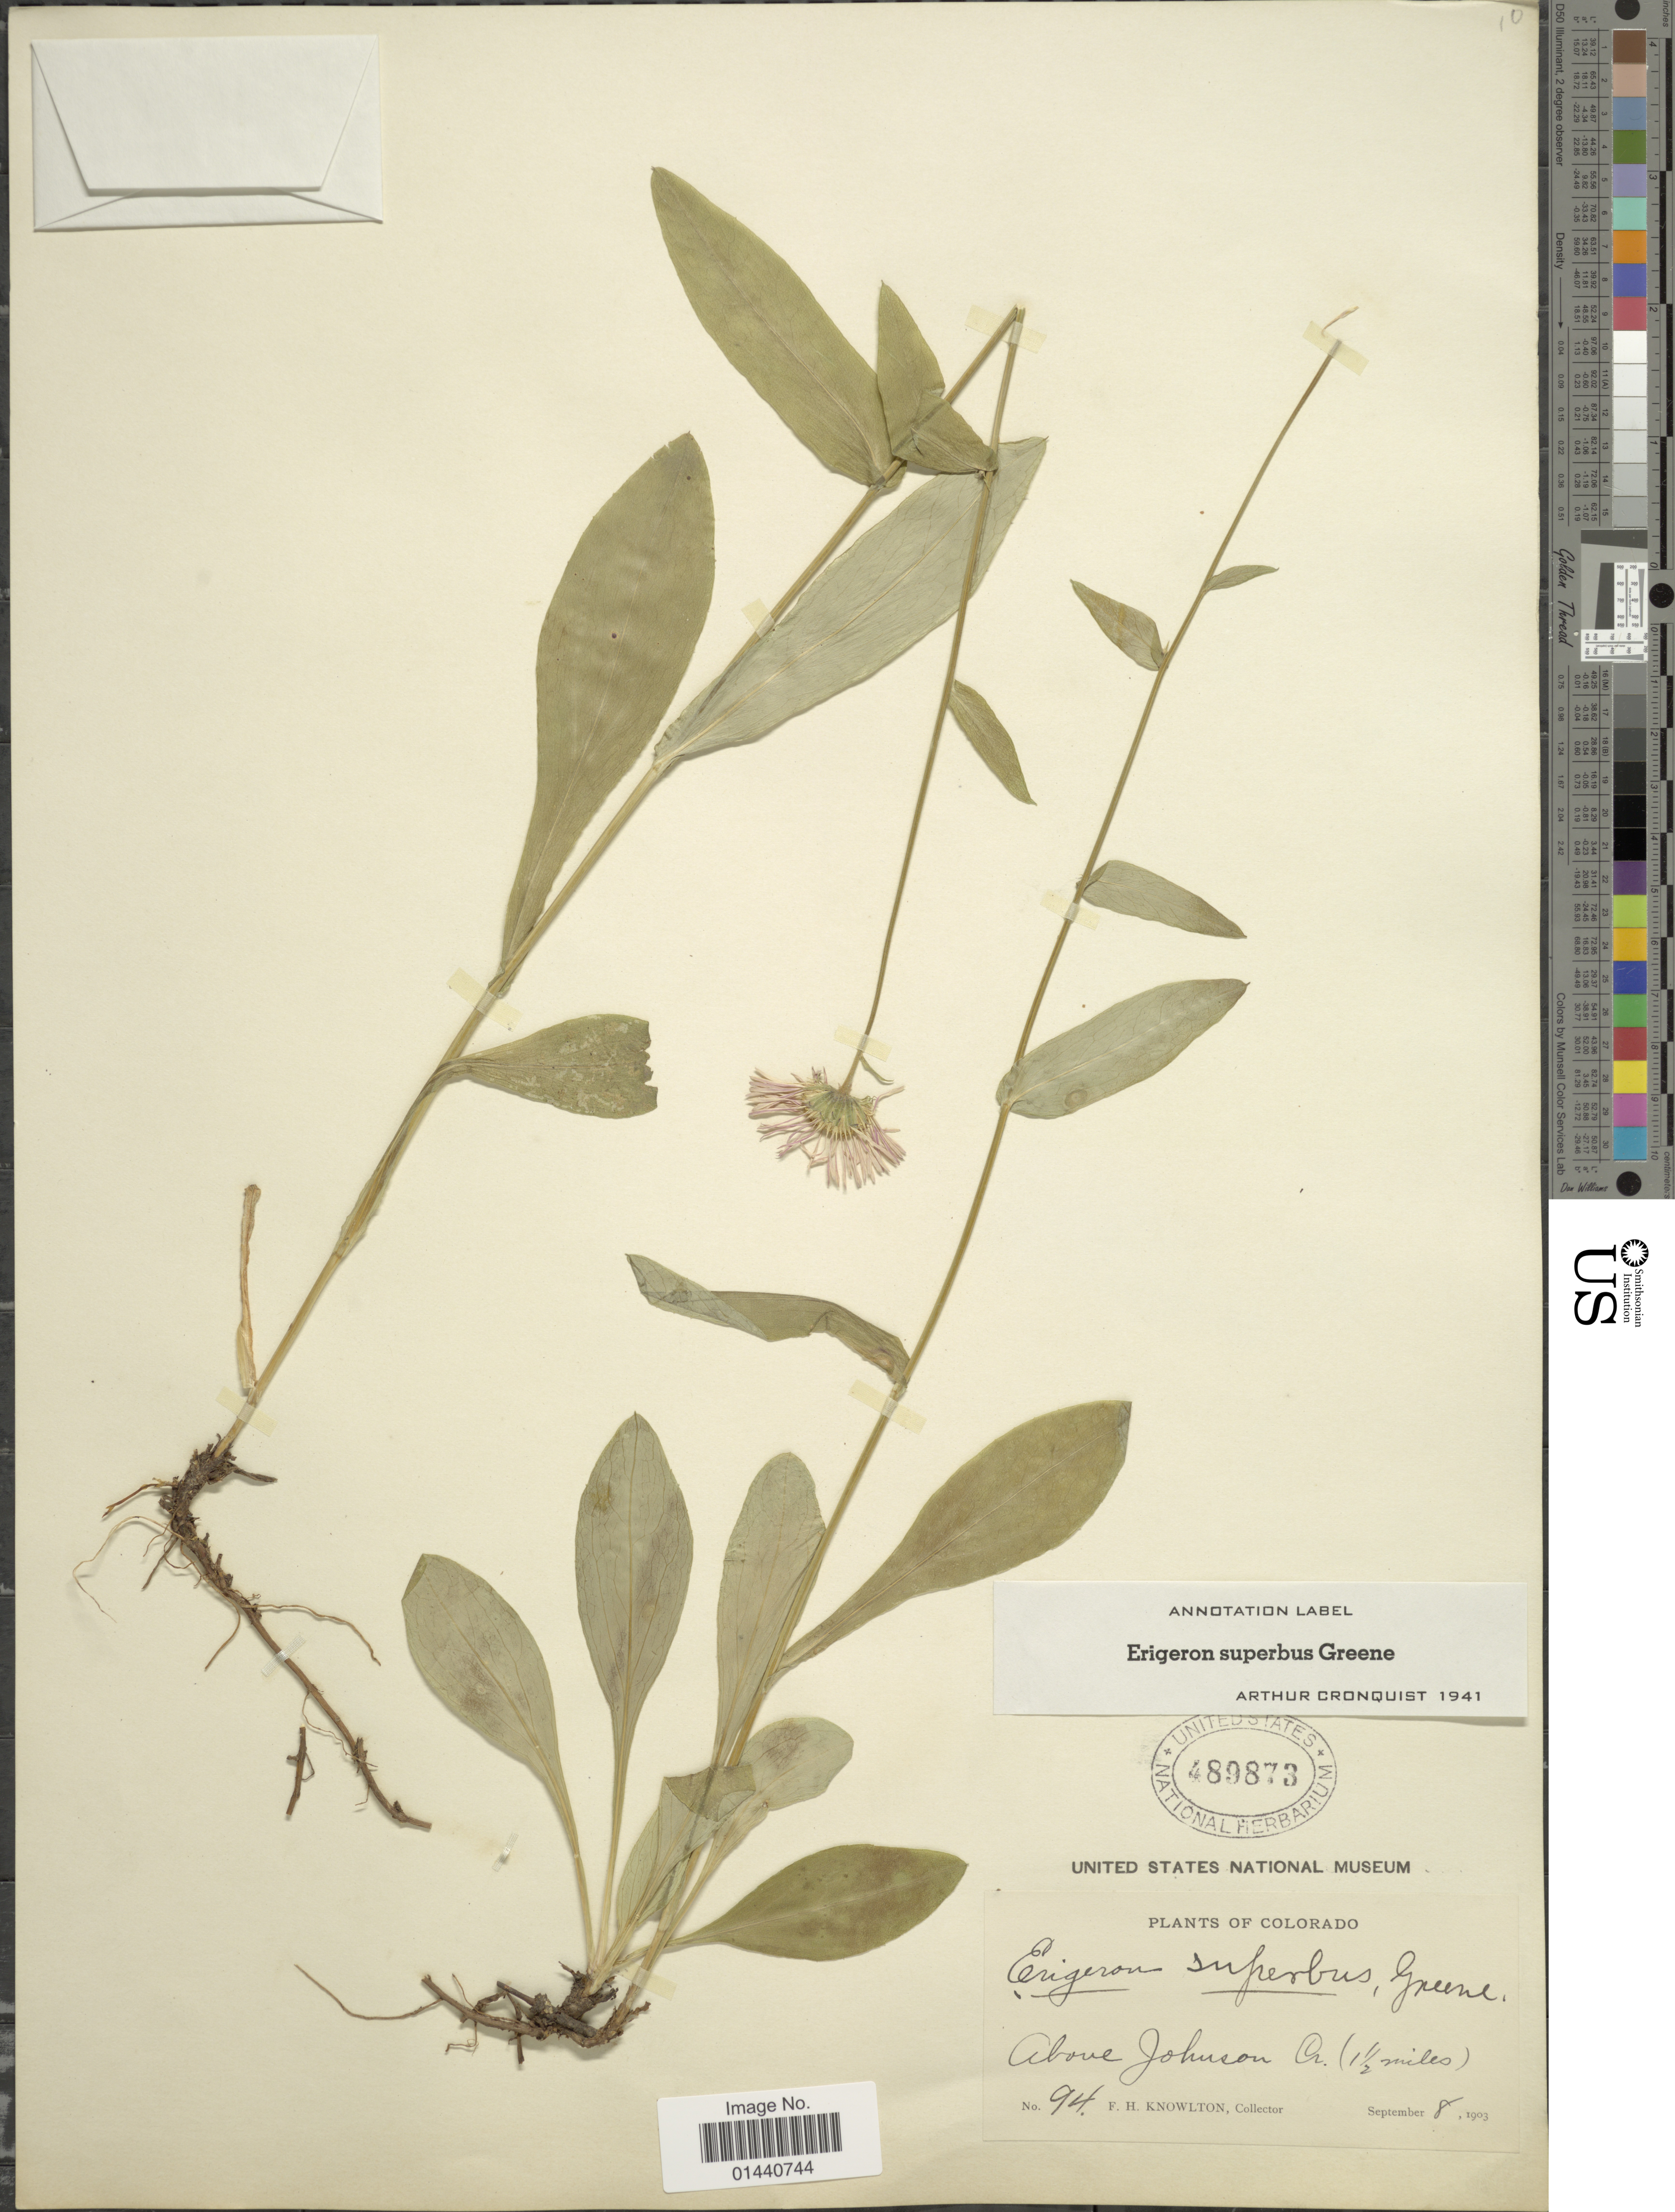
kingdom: Plantae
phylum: Tracheophyta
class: Magnoliopsida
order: Asterales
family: Asteraceae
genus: Erigeron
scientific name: Erigeron superbus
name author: Greene ex Rydb.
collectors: F. H. Knowlton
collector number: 94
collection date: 1903-09-08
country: United States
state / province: Colorado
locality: Above Johnson Cr (1½ miles).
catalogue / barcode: US 489873